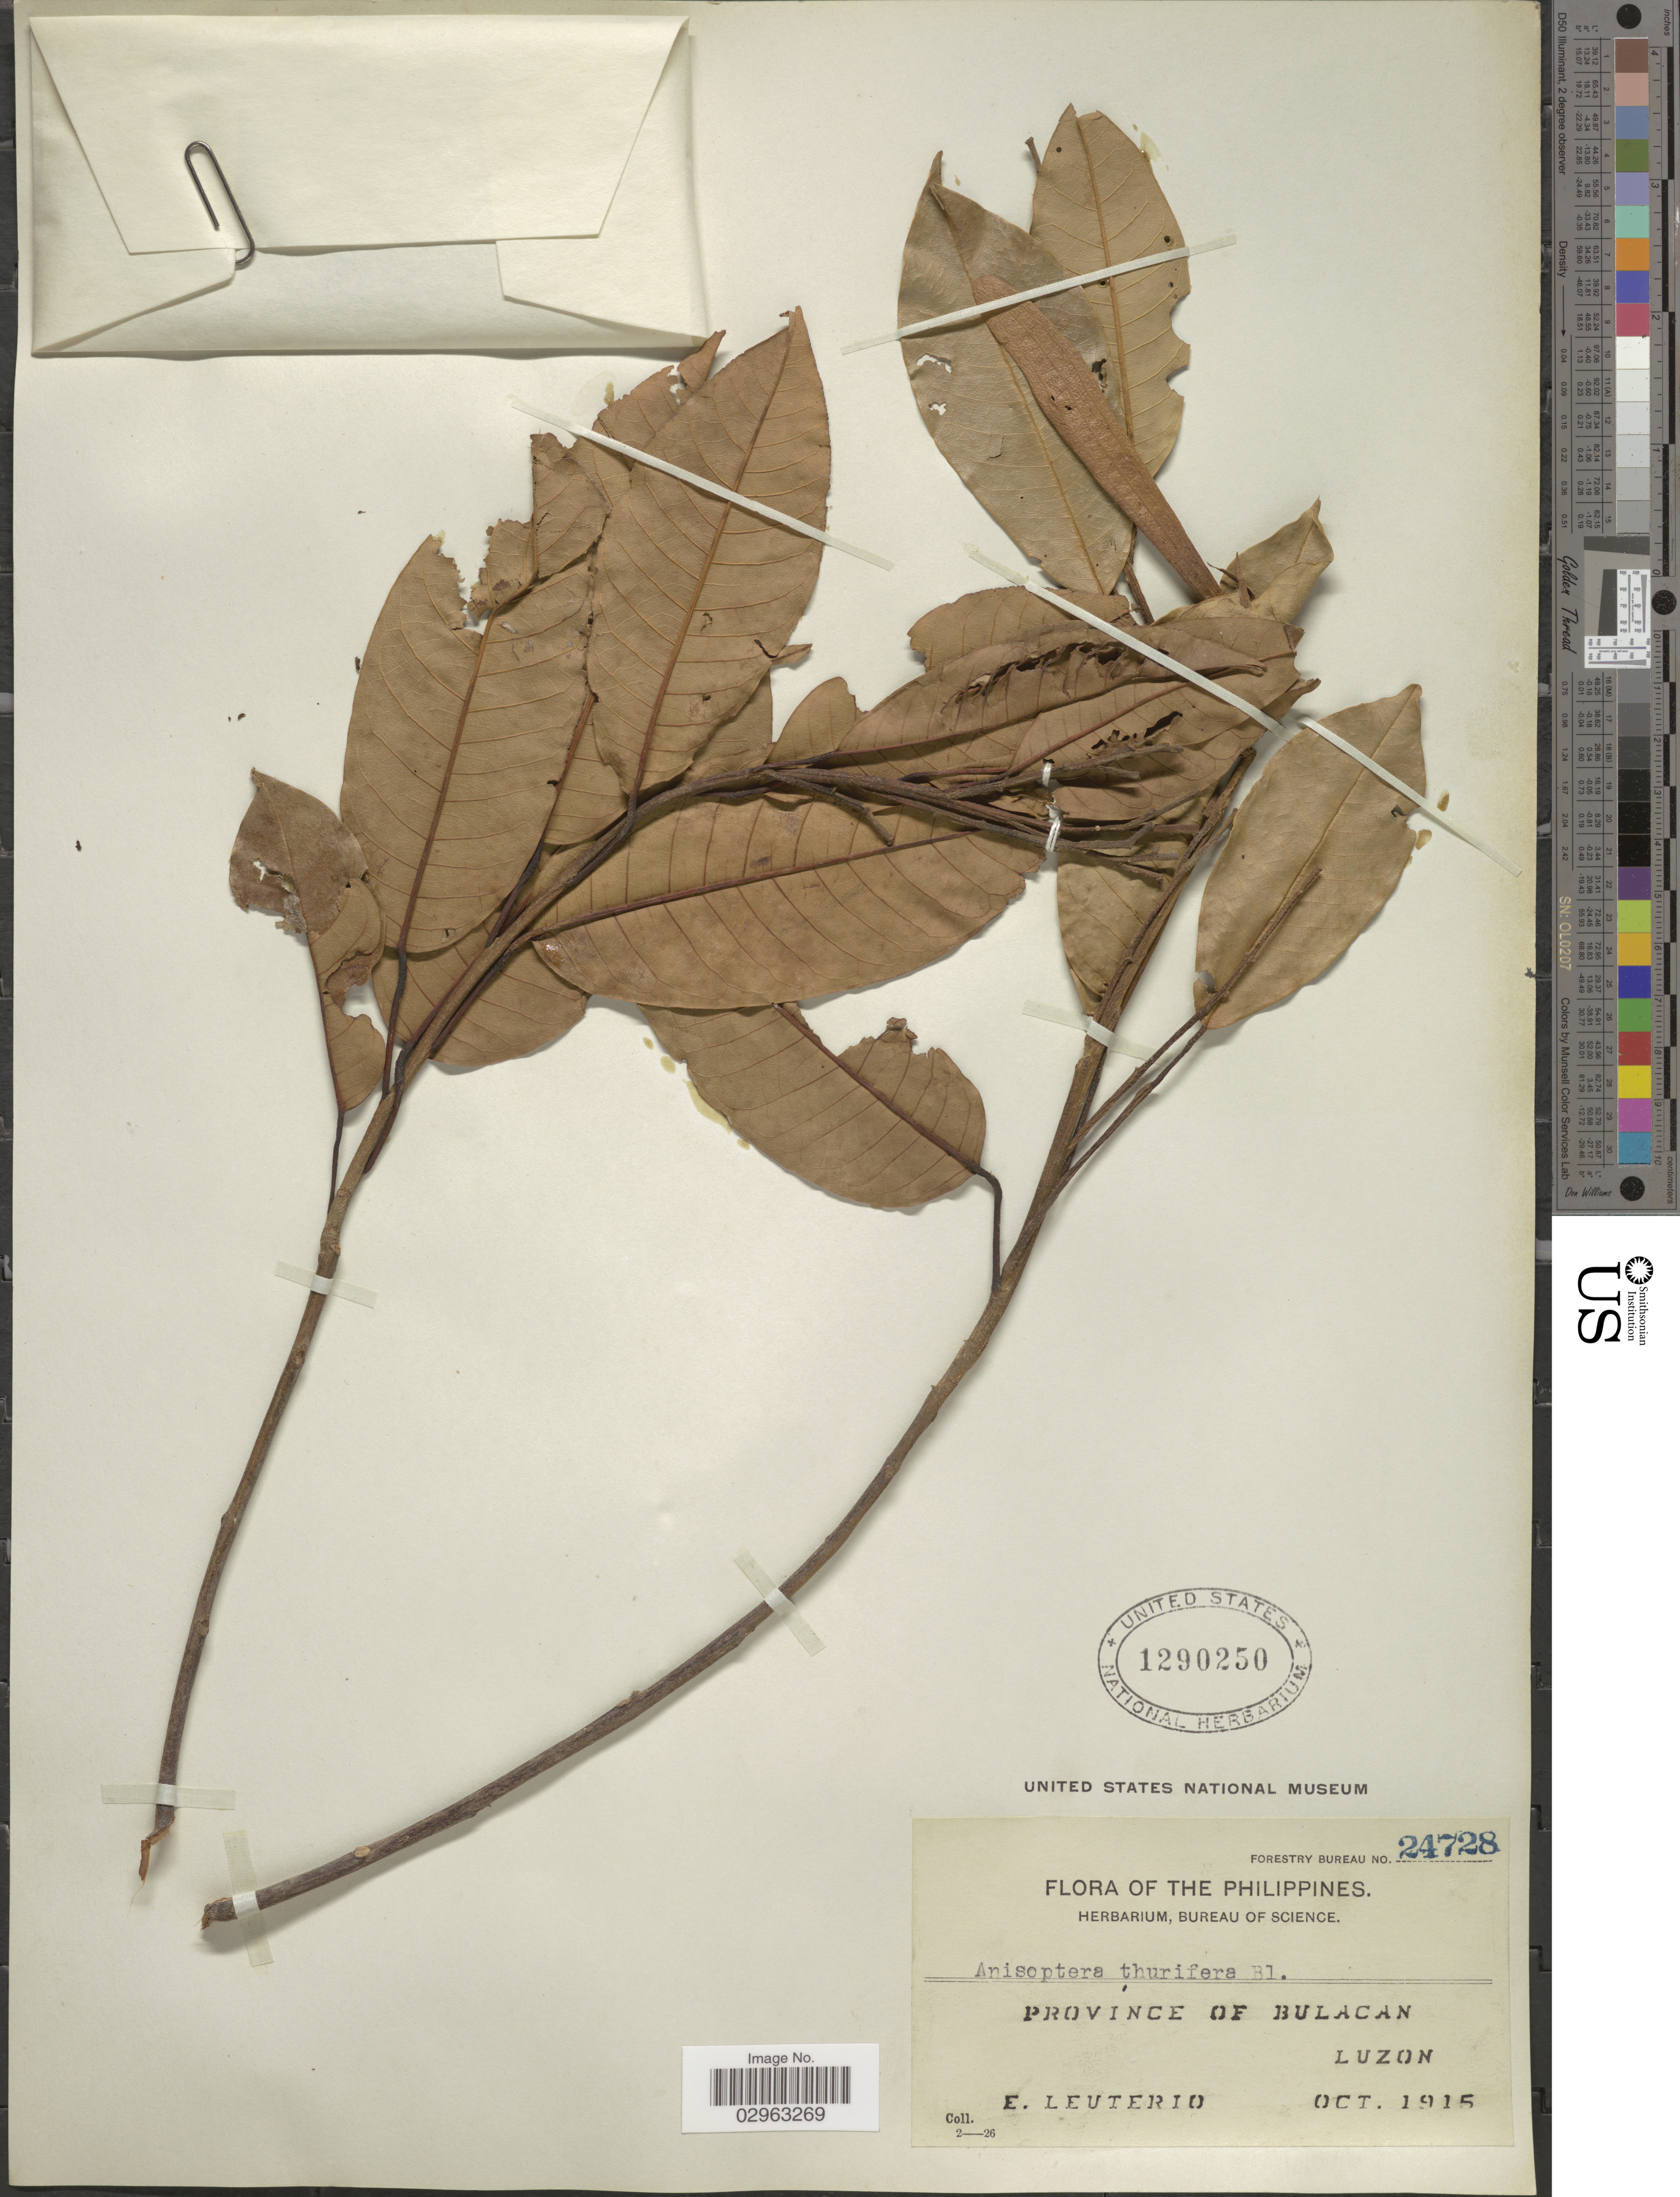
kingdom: Plantae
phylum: Tracheophyta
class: Magnoliopsida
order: Malvales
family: Dipterocarpaceae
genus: Anisoptera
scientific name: Anisoptera thurifera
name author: (Blanco) Blume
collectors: E. Leuterio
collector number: Forestry Bureau 24728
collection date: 1915-10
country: Philippines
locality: Province of Bulacan, Luzon.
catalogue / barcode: US 1290250